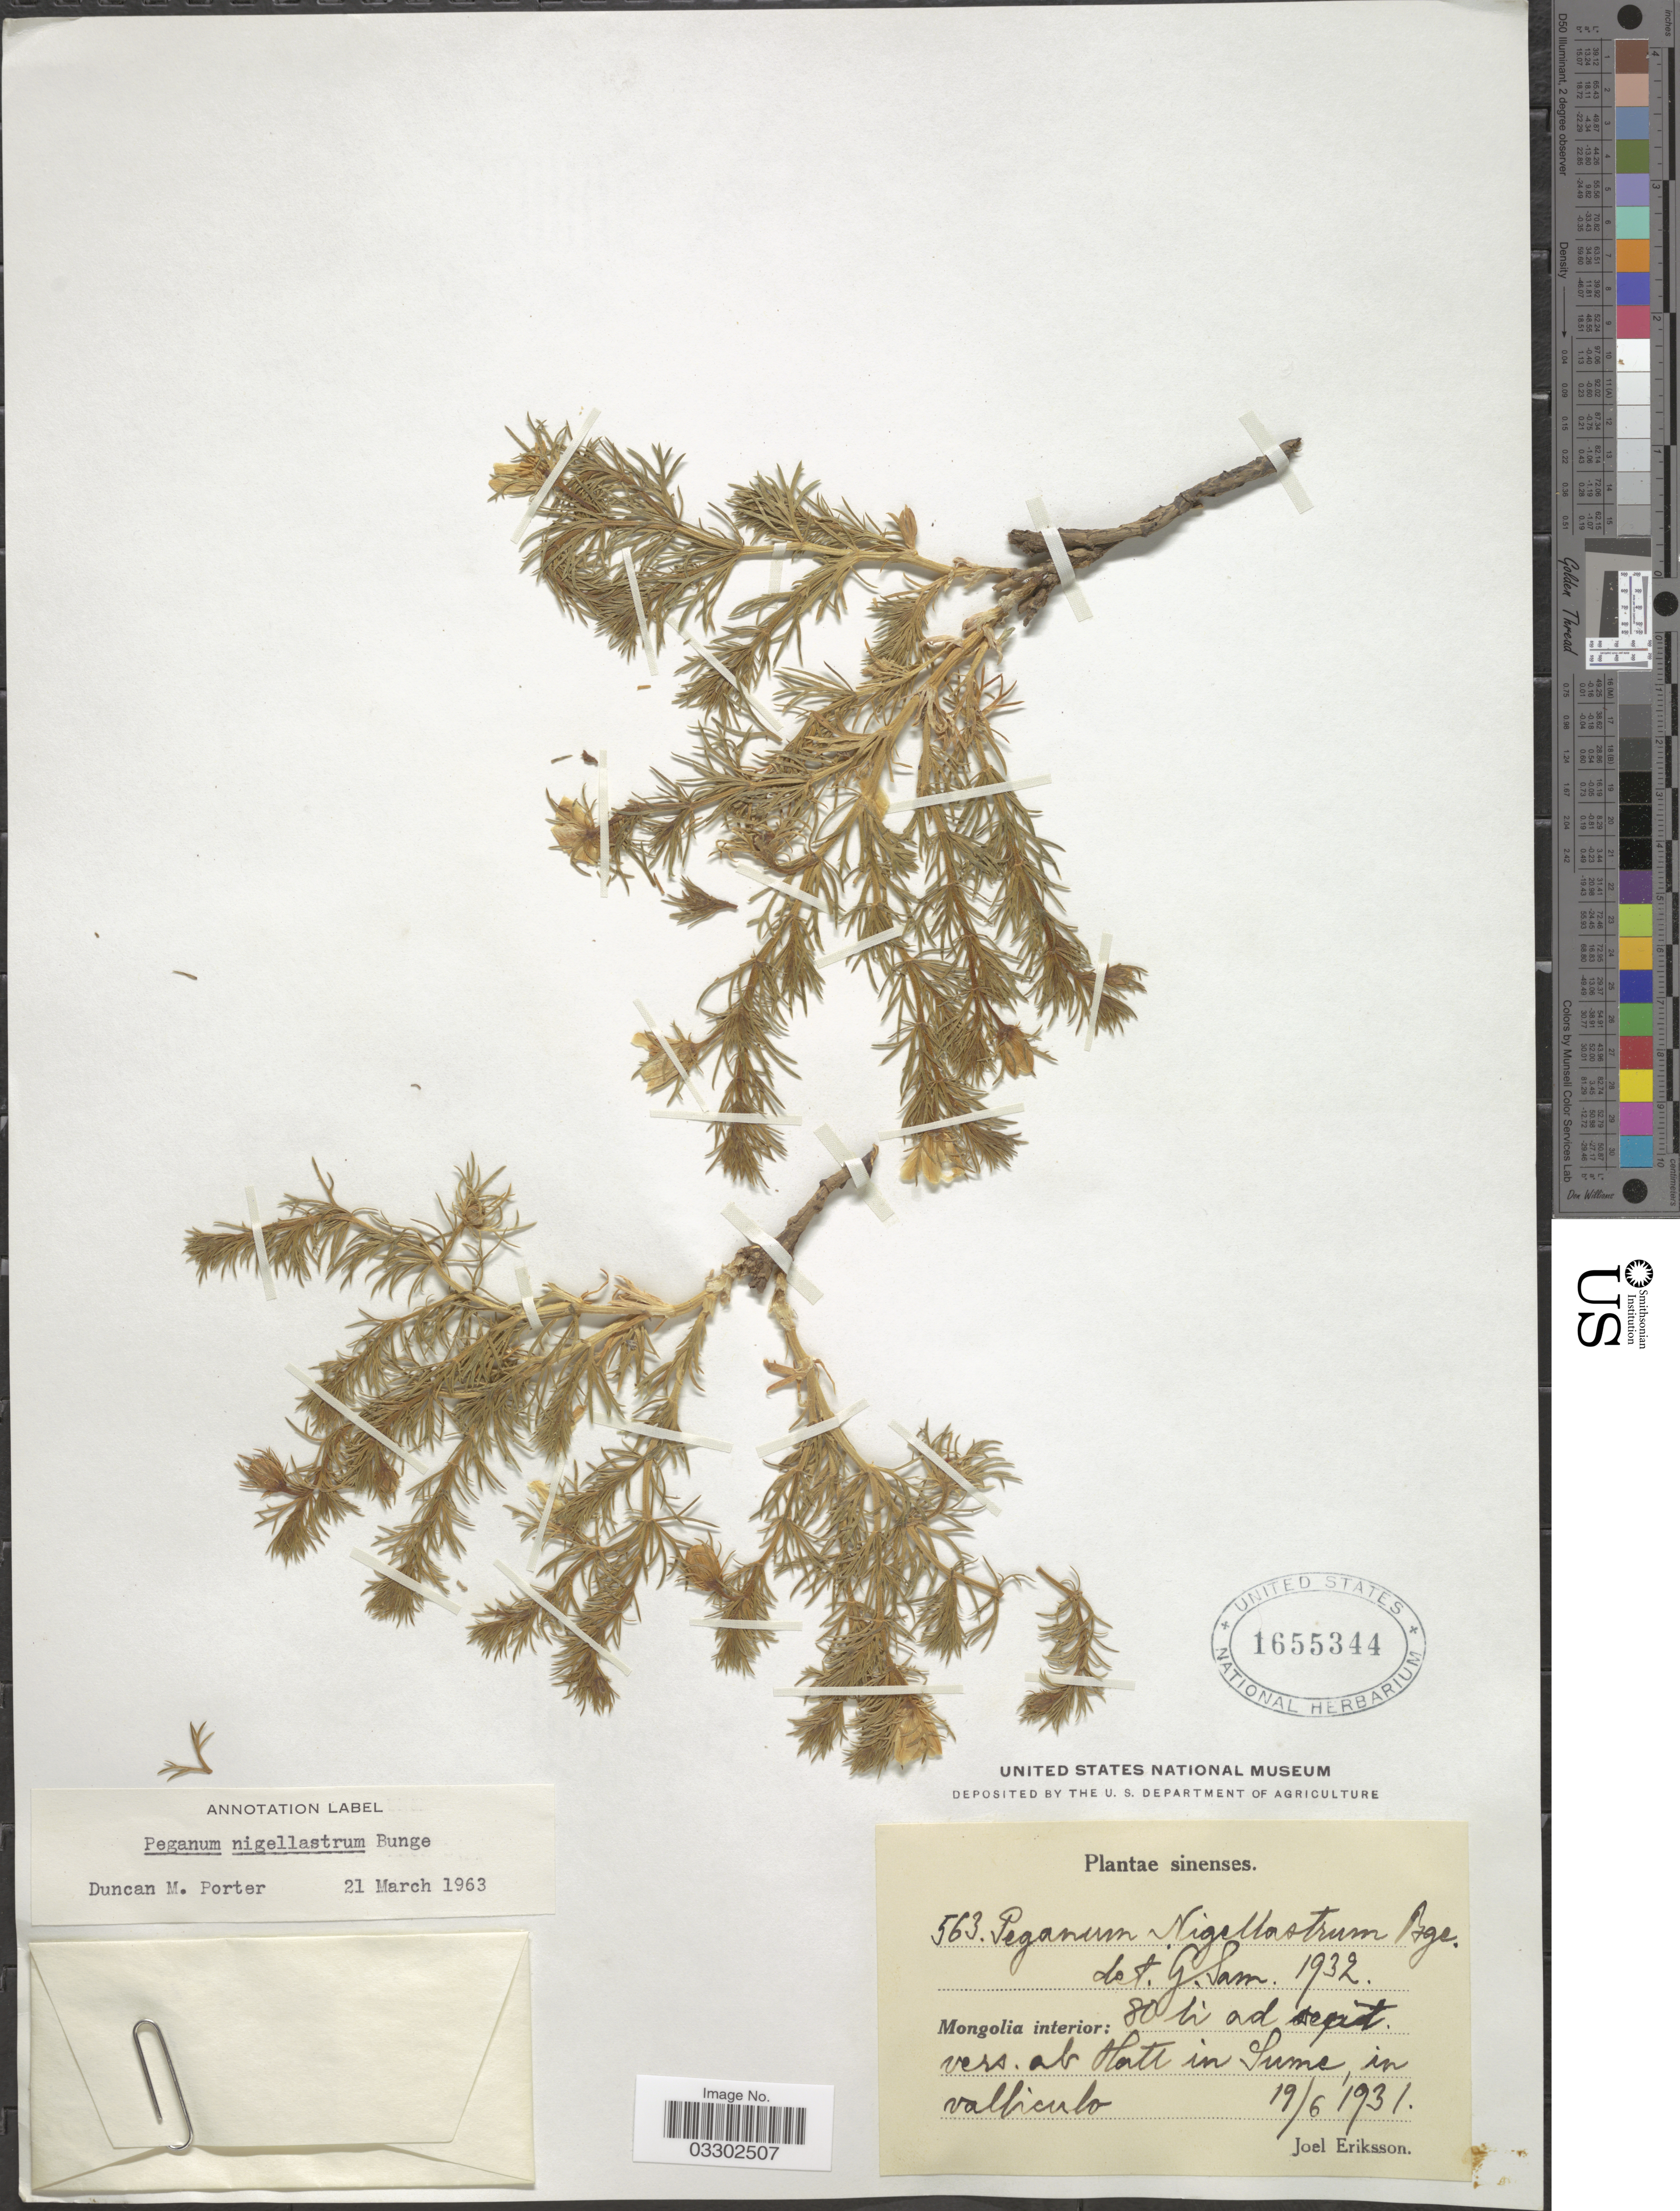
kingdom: Plantae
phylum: Tracheophyta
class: Magnoliopsida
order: Sapindales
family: Tetradiclidaceae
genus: Peganum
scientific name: Peganum nigellastrum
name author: Bunge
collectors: J. Eriksson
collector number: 563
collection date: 1931-06-19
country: China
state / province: Nei Monggol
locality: Mongolia interior: 80 li ad sext. [interpreted] vers ab Hattin Sum.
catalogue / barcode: US 16565344